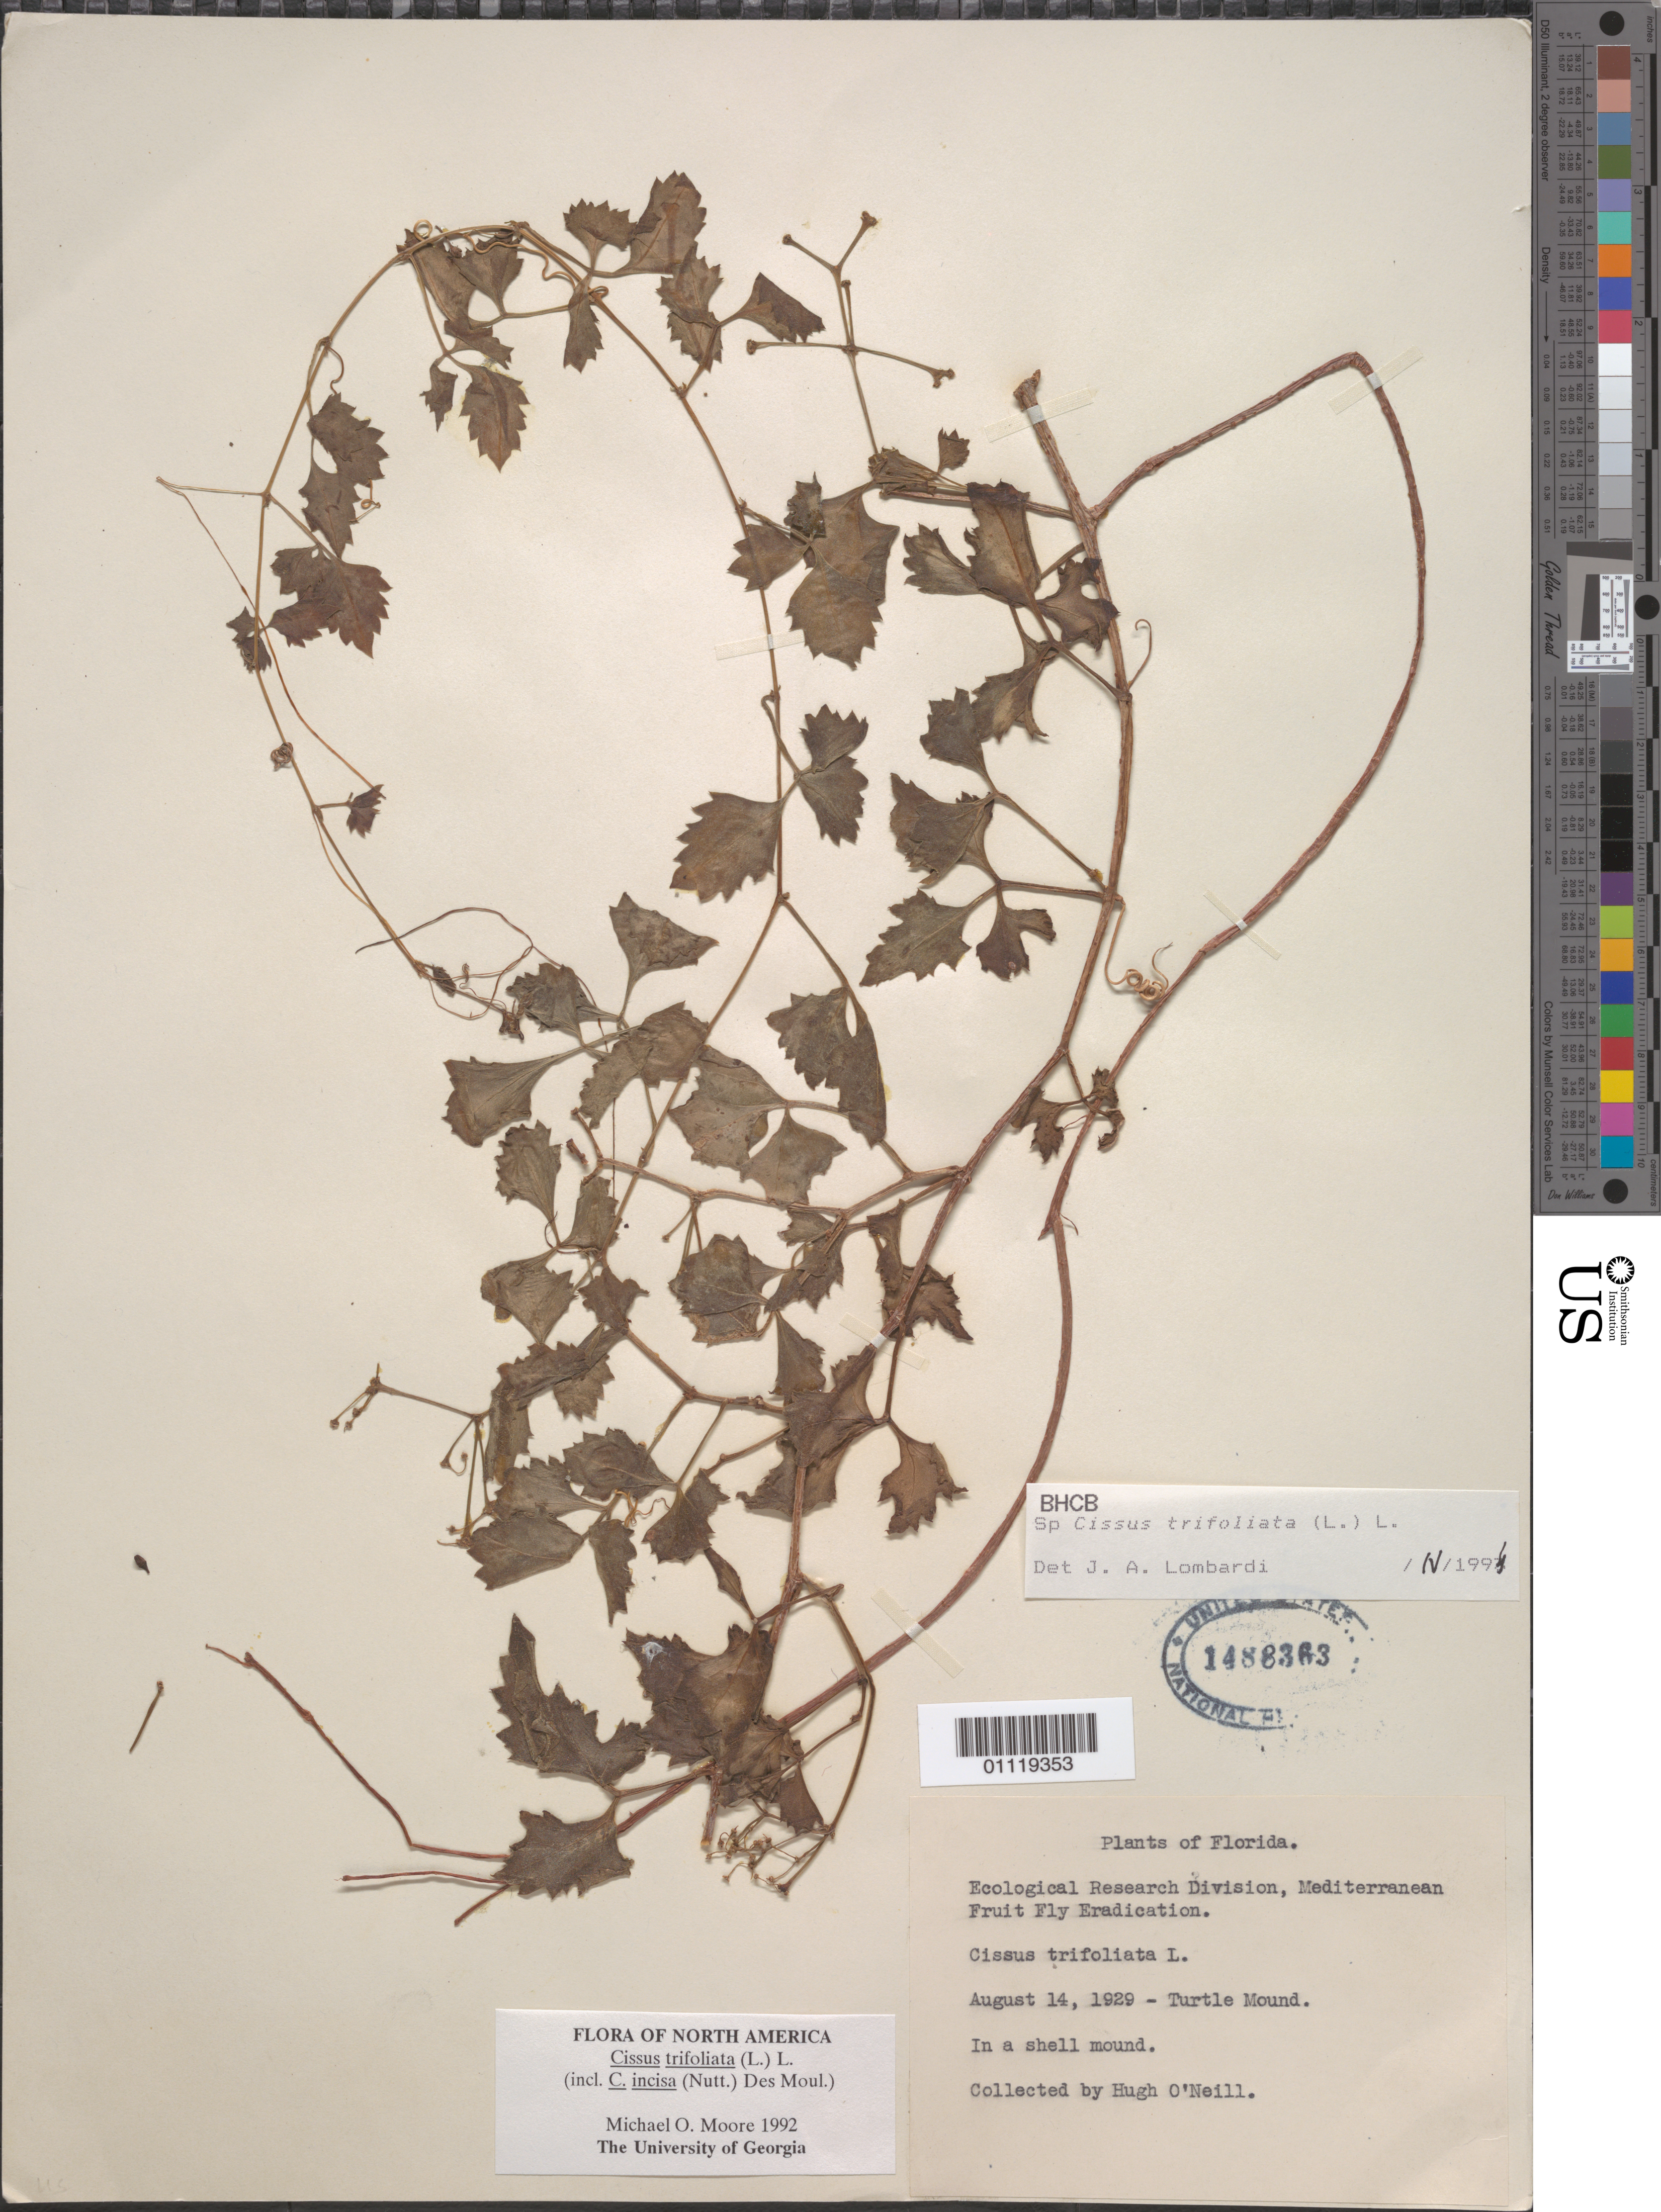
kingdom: Plantae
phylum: Tracheophyta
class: Magnoliopsida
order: Vitales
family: Vitaceae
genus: Cissus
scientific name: Cissus trifoliata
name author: (L.) L.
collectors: H. O'Neill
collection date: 1929-08-14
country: United States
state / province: Florida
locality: Turtle Mound.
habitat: In a shell mound.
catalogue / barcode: US 1488363